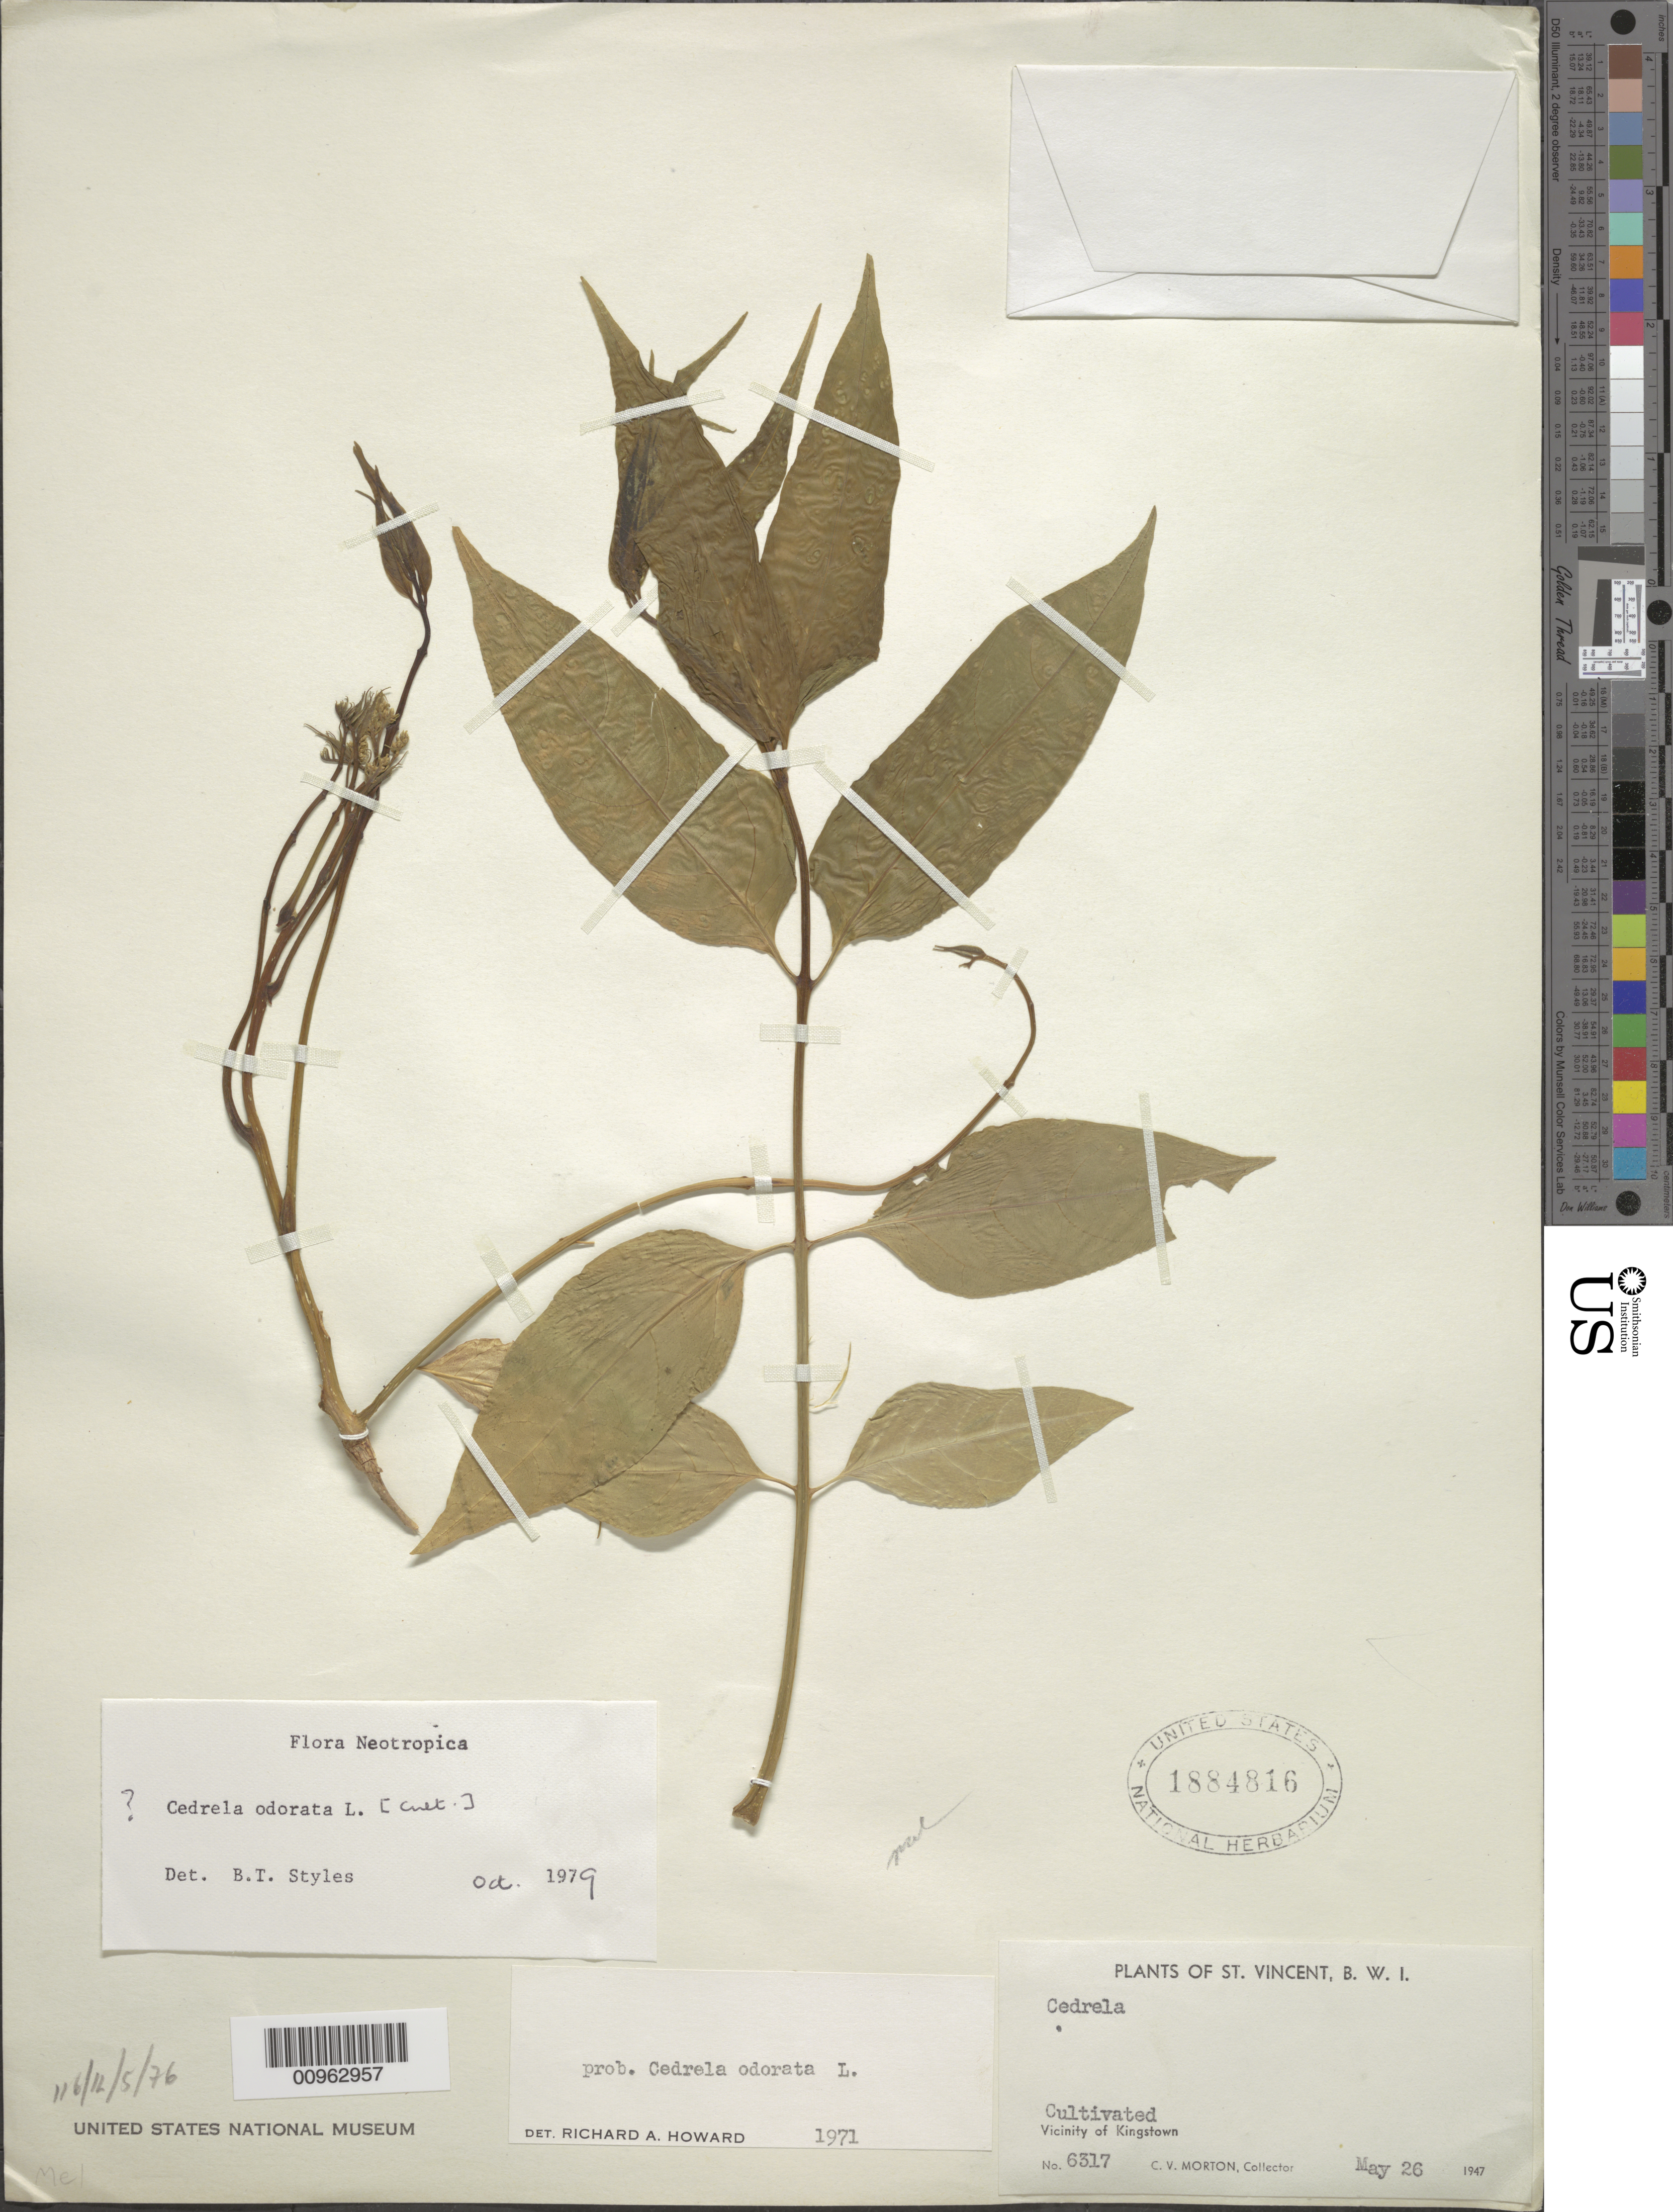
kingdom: Plantae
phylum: Tracheophyta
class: Magnoliopsida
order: Sapindales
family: Meliaceae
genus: Cedrela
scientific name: Cedrela odorata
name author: L.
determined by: Styles, B. T.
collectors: C. V. Morton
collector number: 6317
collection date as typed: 26 May 1947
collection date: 1947-05-26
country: St. Vincent - Grenadines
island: St. Vincent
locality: Vicinity of Kingstown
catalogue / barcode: US 1884816